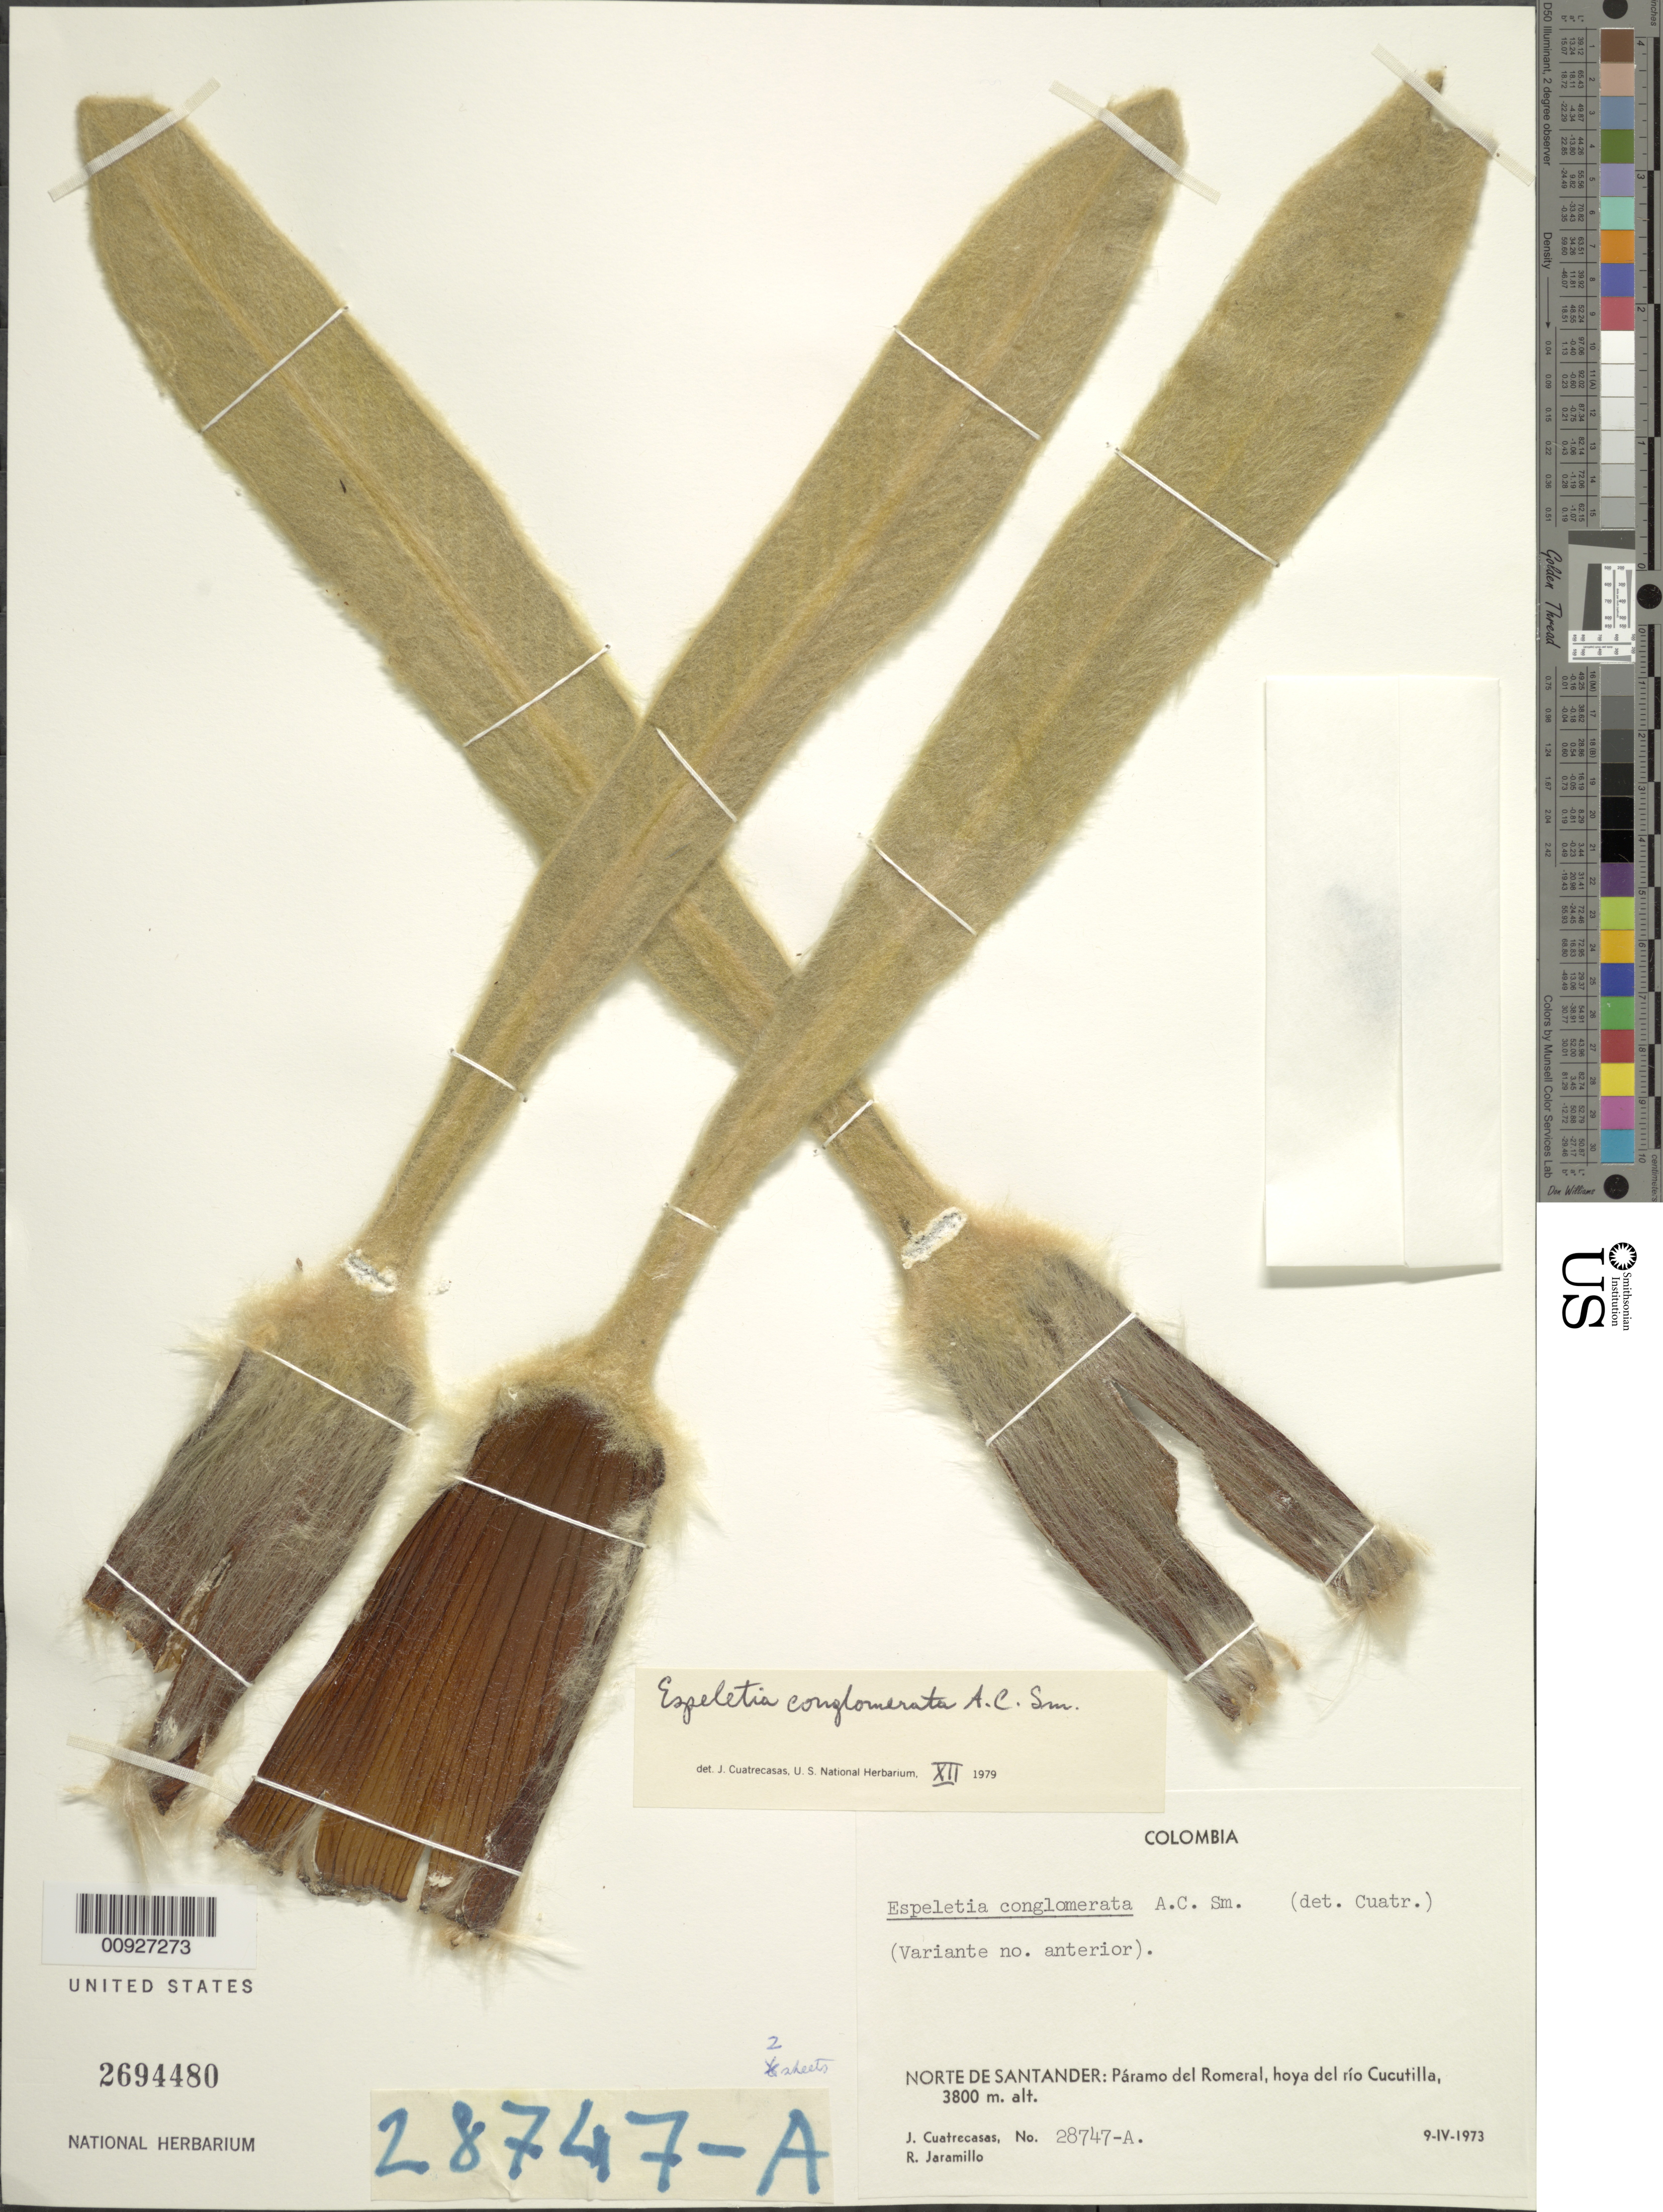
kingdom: Plantae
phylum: Tracheophyta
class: Magnoliopsida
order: Asterales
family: Asteraceae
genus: Espeletia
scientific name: Espeletia conglomerata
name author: A.C. Sm.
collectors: J. Cuatrecasas & R. Jaramillo M.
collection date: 1973-04-09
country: Colombia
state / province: Norte de Santander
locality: Páramo del Romeral. P. del Romeral, hoya del río Cucutilla.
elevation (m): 3800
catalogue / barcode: US 2694480